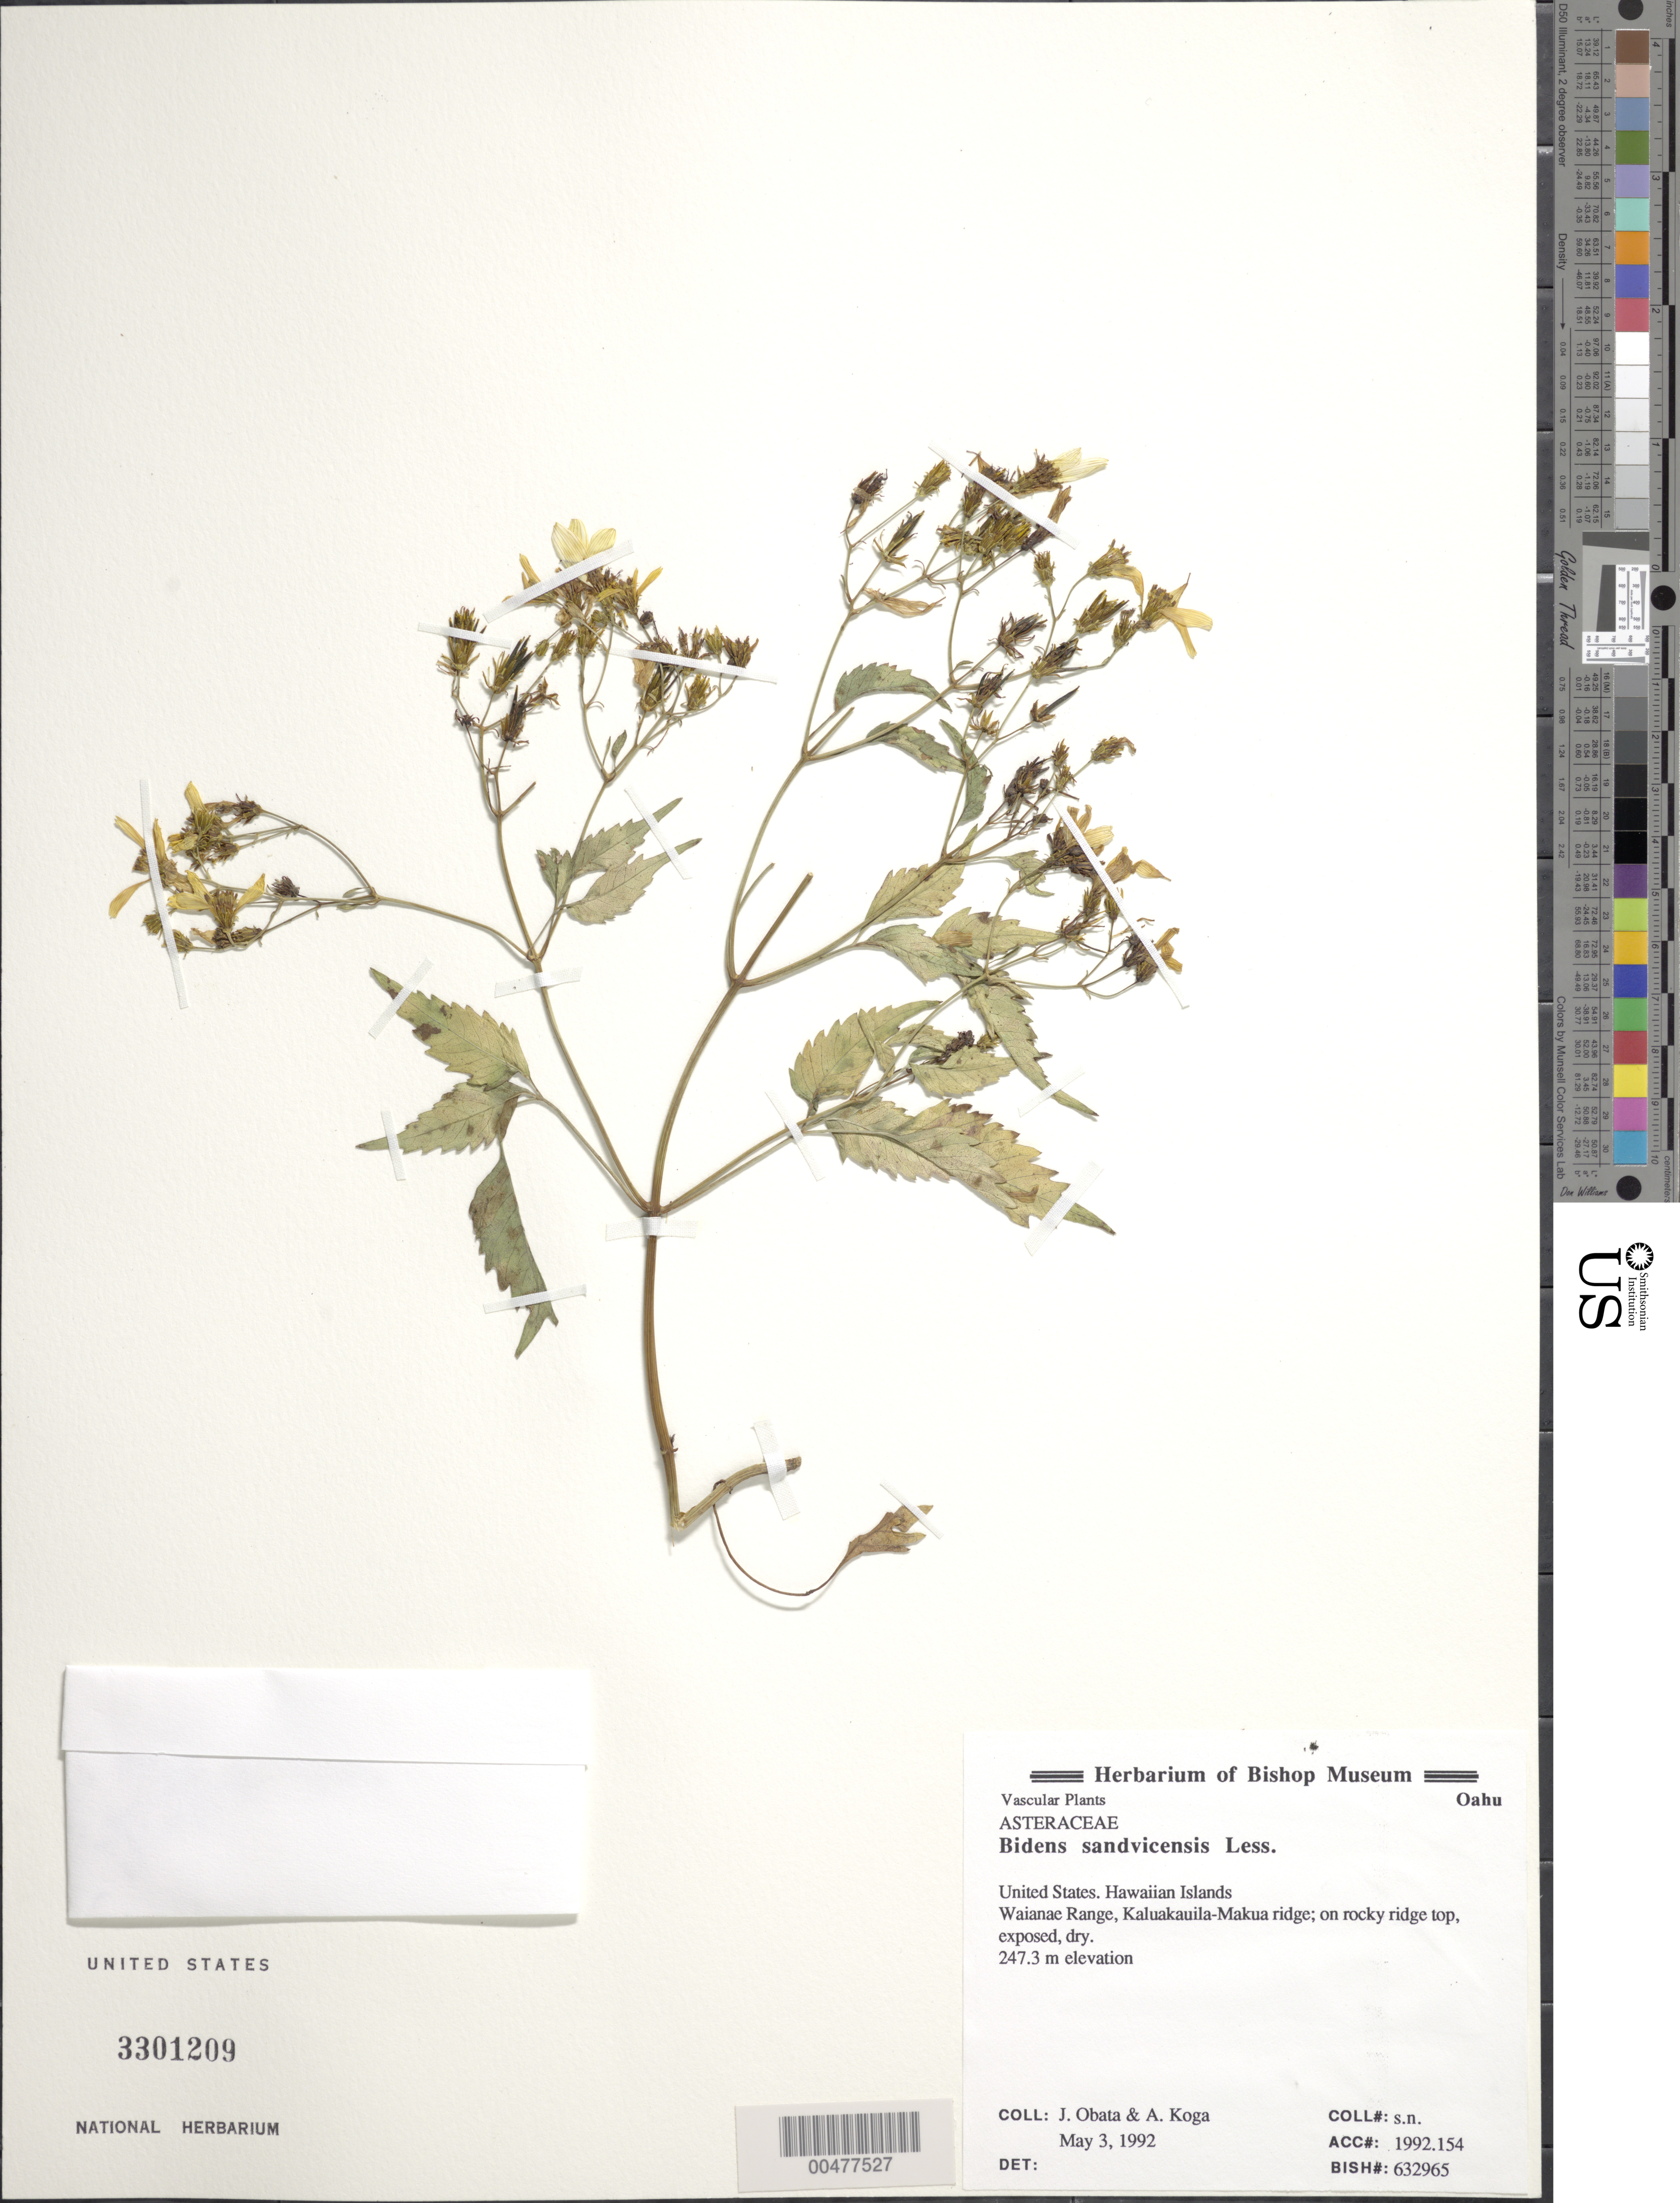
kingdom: Plantae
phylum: Tracheophyta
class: Magnoliopsida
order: Asterales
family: Asteraceae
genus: Bidens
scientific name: Bidens sandvicensis subsp. sandvicensis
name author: Less.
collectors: J. Obata & A. Koga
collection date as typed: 3 May 1992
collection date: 1992-05-03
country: United States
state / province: Hawaii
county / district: Honolulu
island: Oahu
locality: Waianae Range, Kaluakauila-Makua ridge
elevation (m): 247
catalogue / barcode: US 3301209